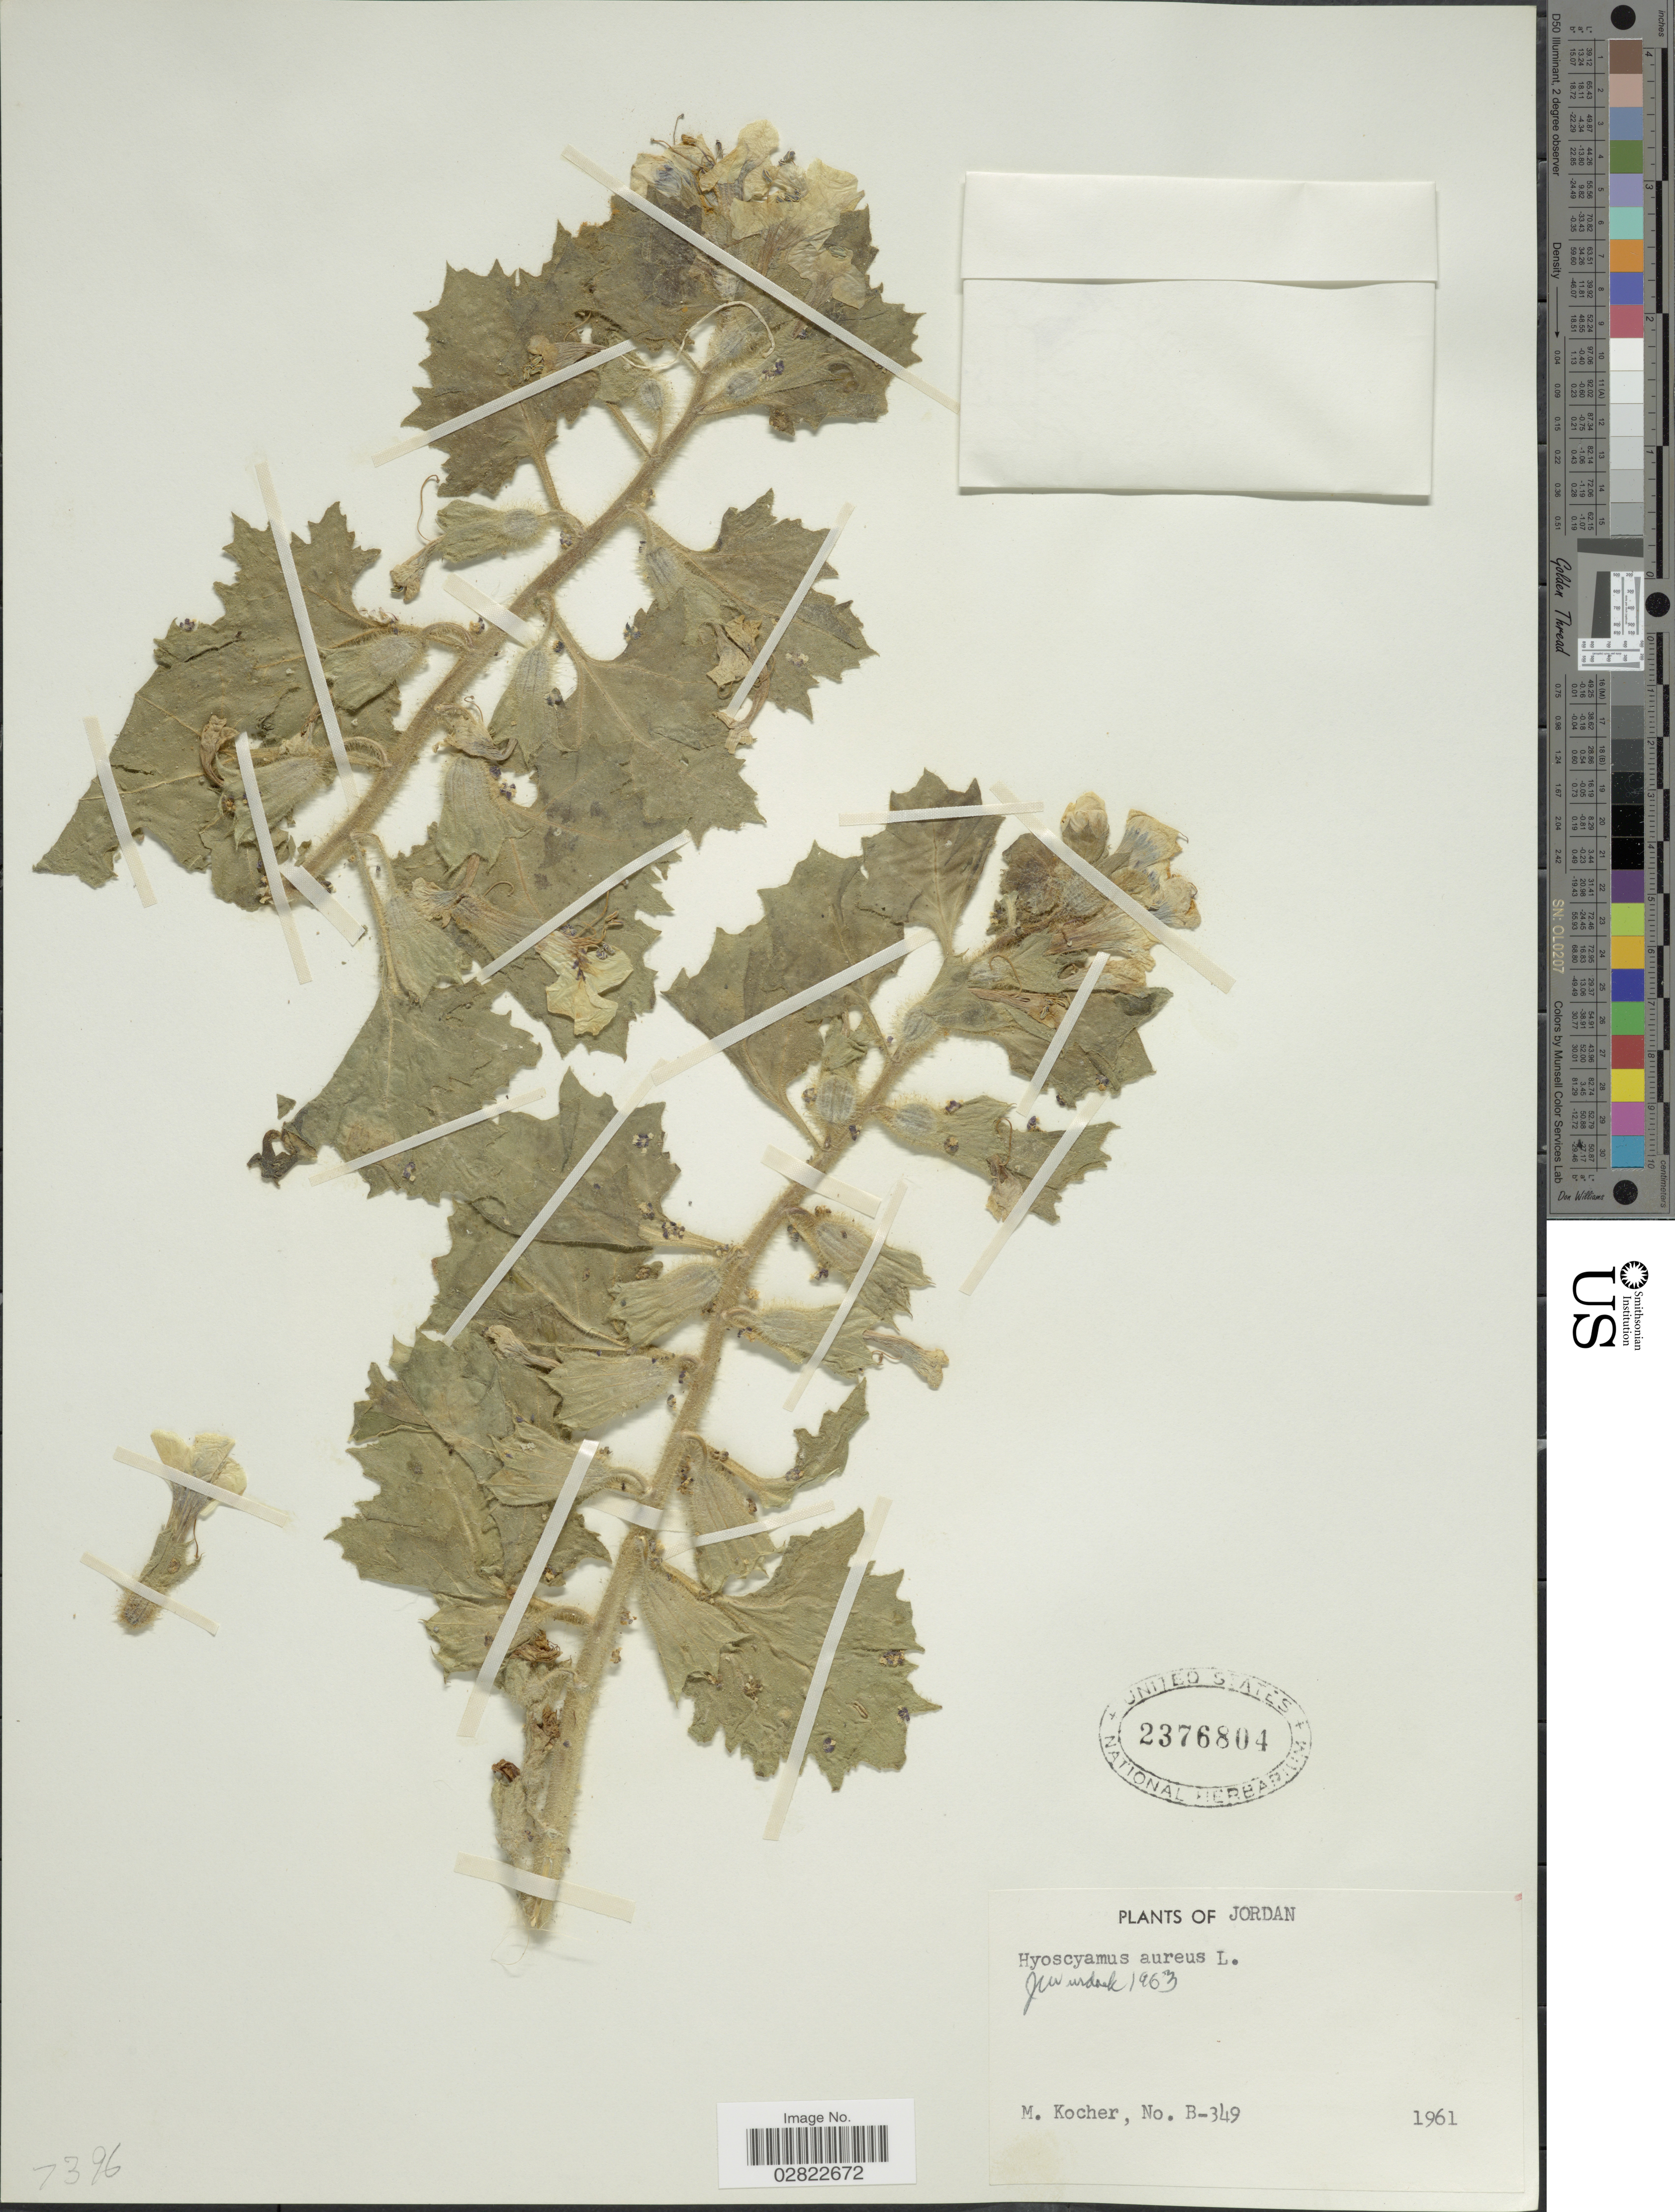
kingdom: Plantae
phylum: Tracheophyta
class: Magnoliopsida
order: Solanales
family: Solanaceae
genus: Hyoscyamus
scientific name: Hyoscyamus aureus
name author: L.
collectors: M. Kocher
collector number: B-349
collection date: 1961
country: Jordan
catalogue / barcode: US 2376804